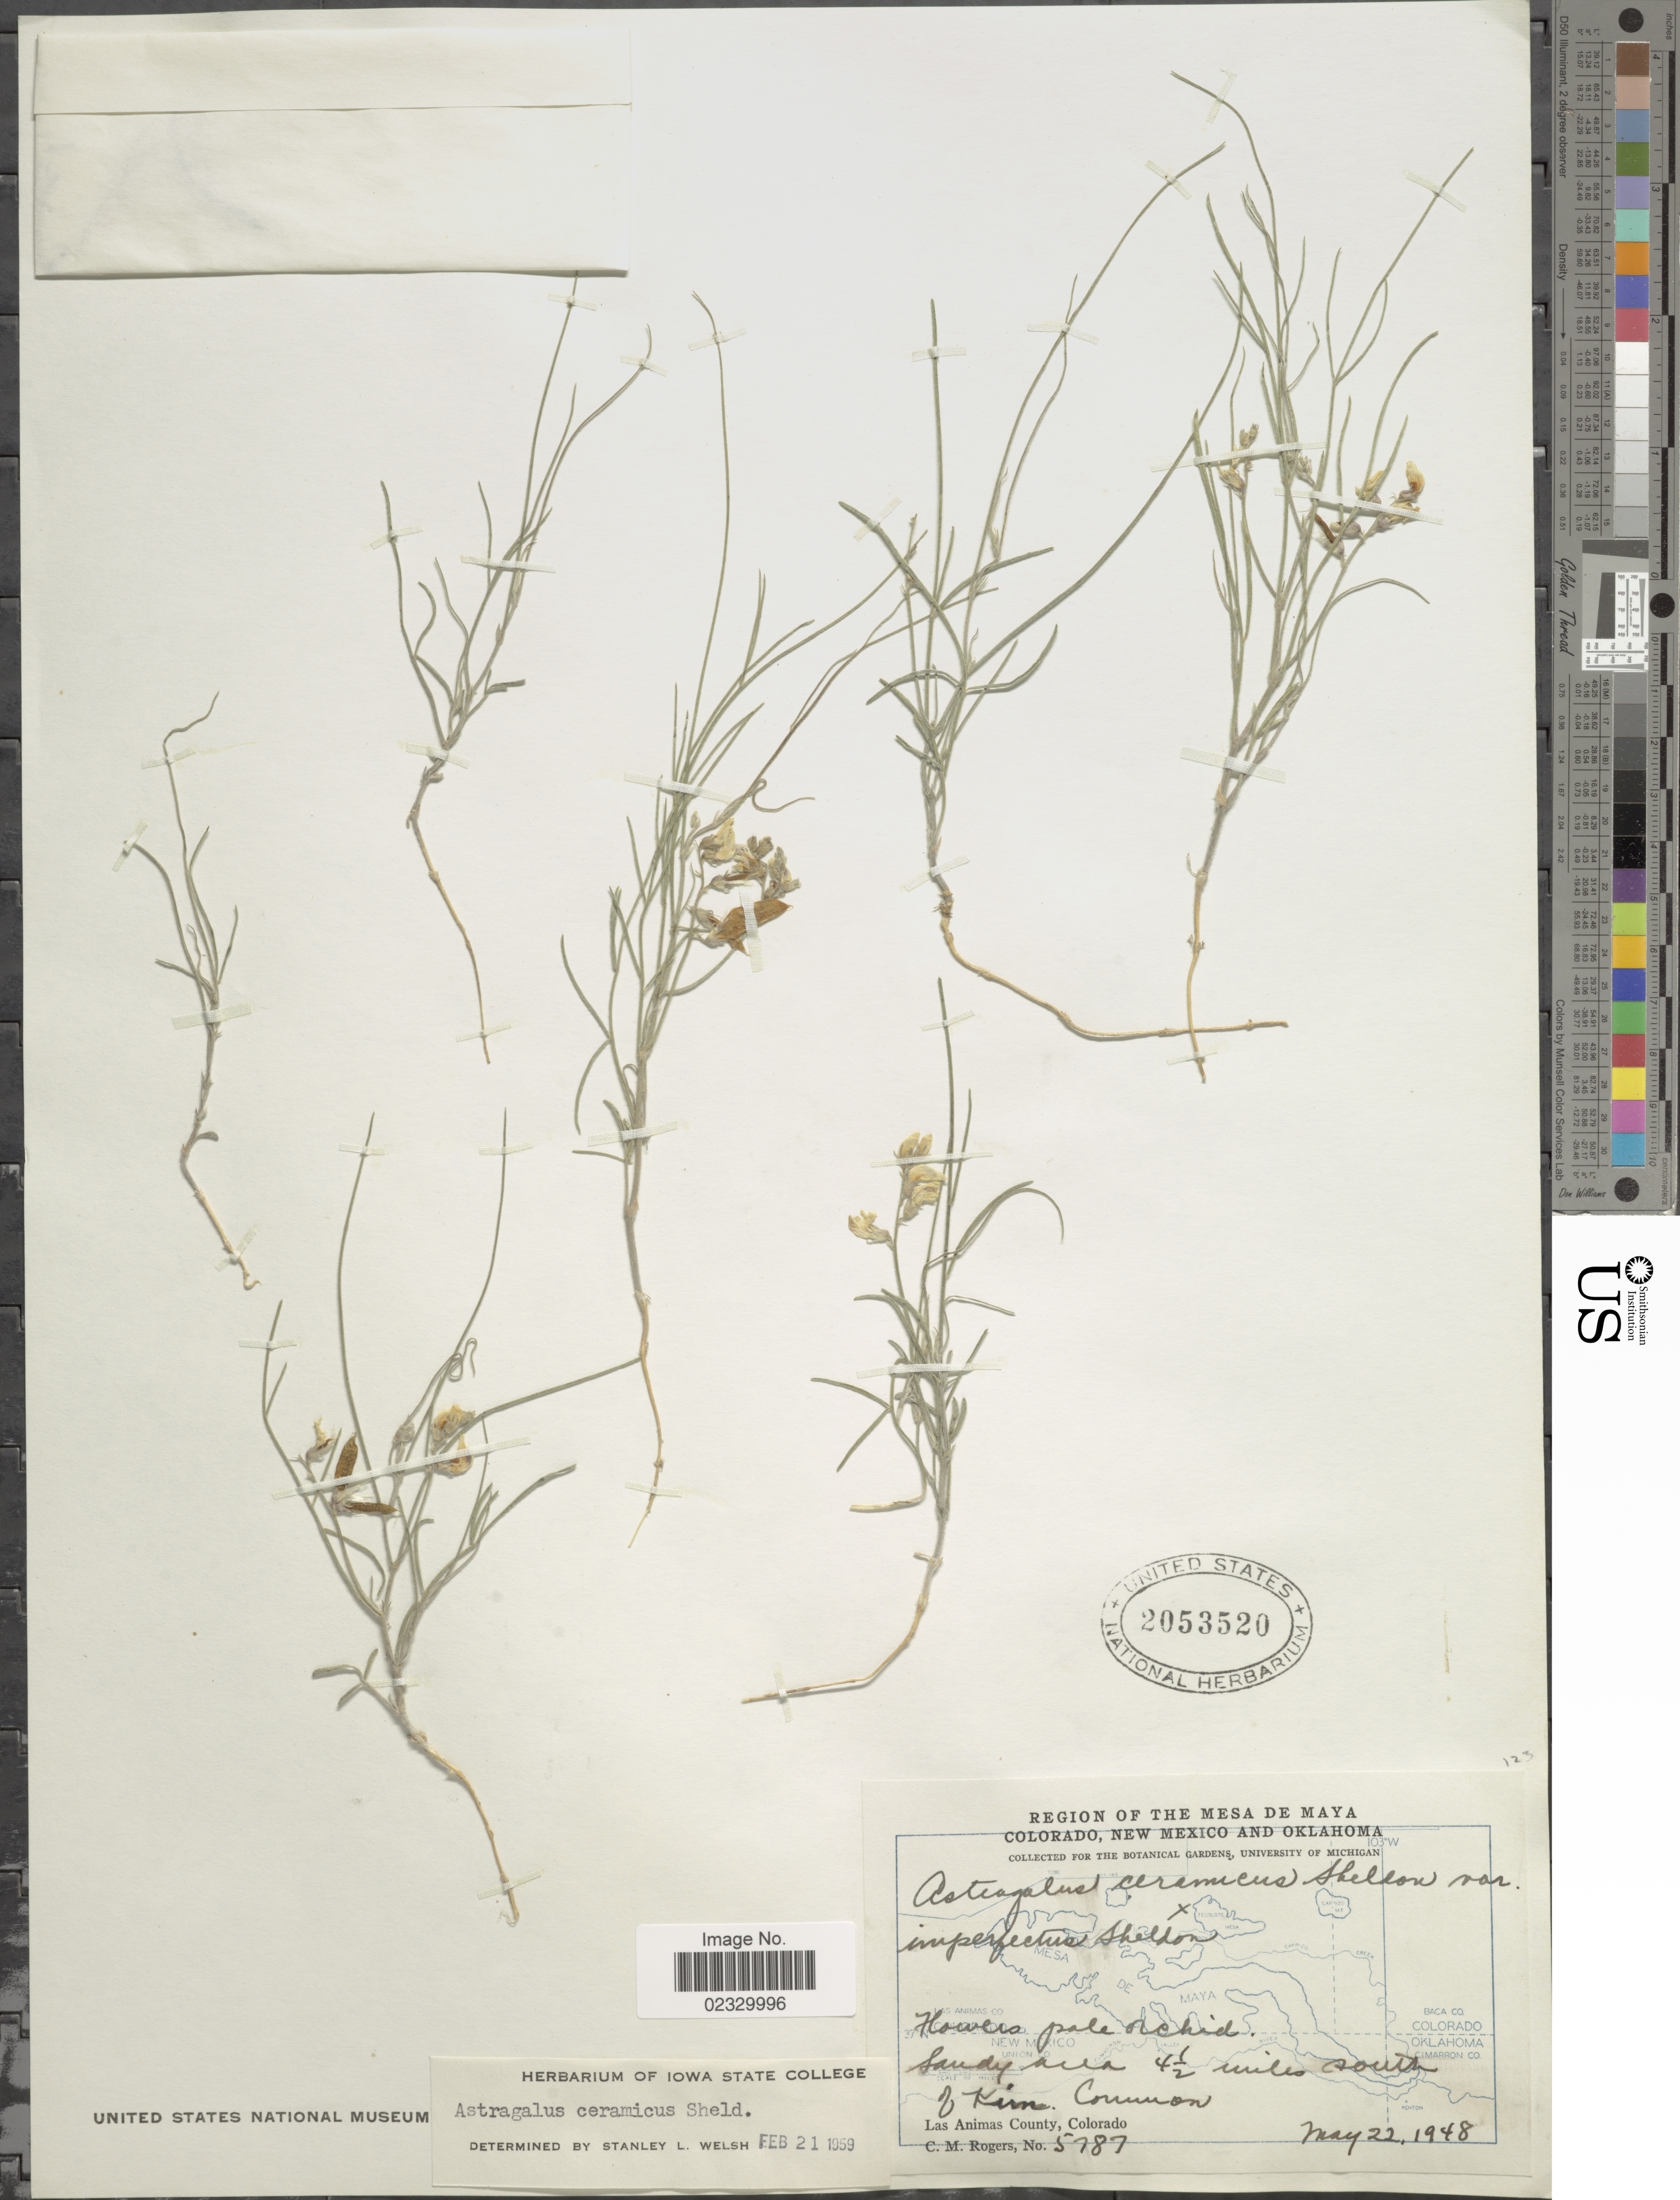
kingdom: Plantae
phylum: Tracheophyta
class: Magnoliopsida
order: Fabales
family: Fabaceae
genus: Astragalus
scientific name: Astragalus ceramicus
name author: E. Sheld.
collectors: C. M. Rogers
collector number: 5787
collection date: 1948-05-22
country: United States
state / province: Colorado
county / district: Las Animas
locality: Sandy area, 4 ½ miles south of Kim, Las Animas County.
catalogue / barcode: US 2053520